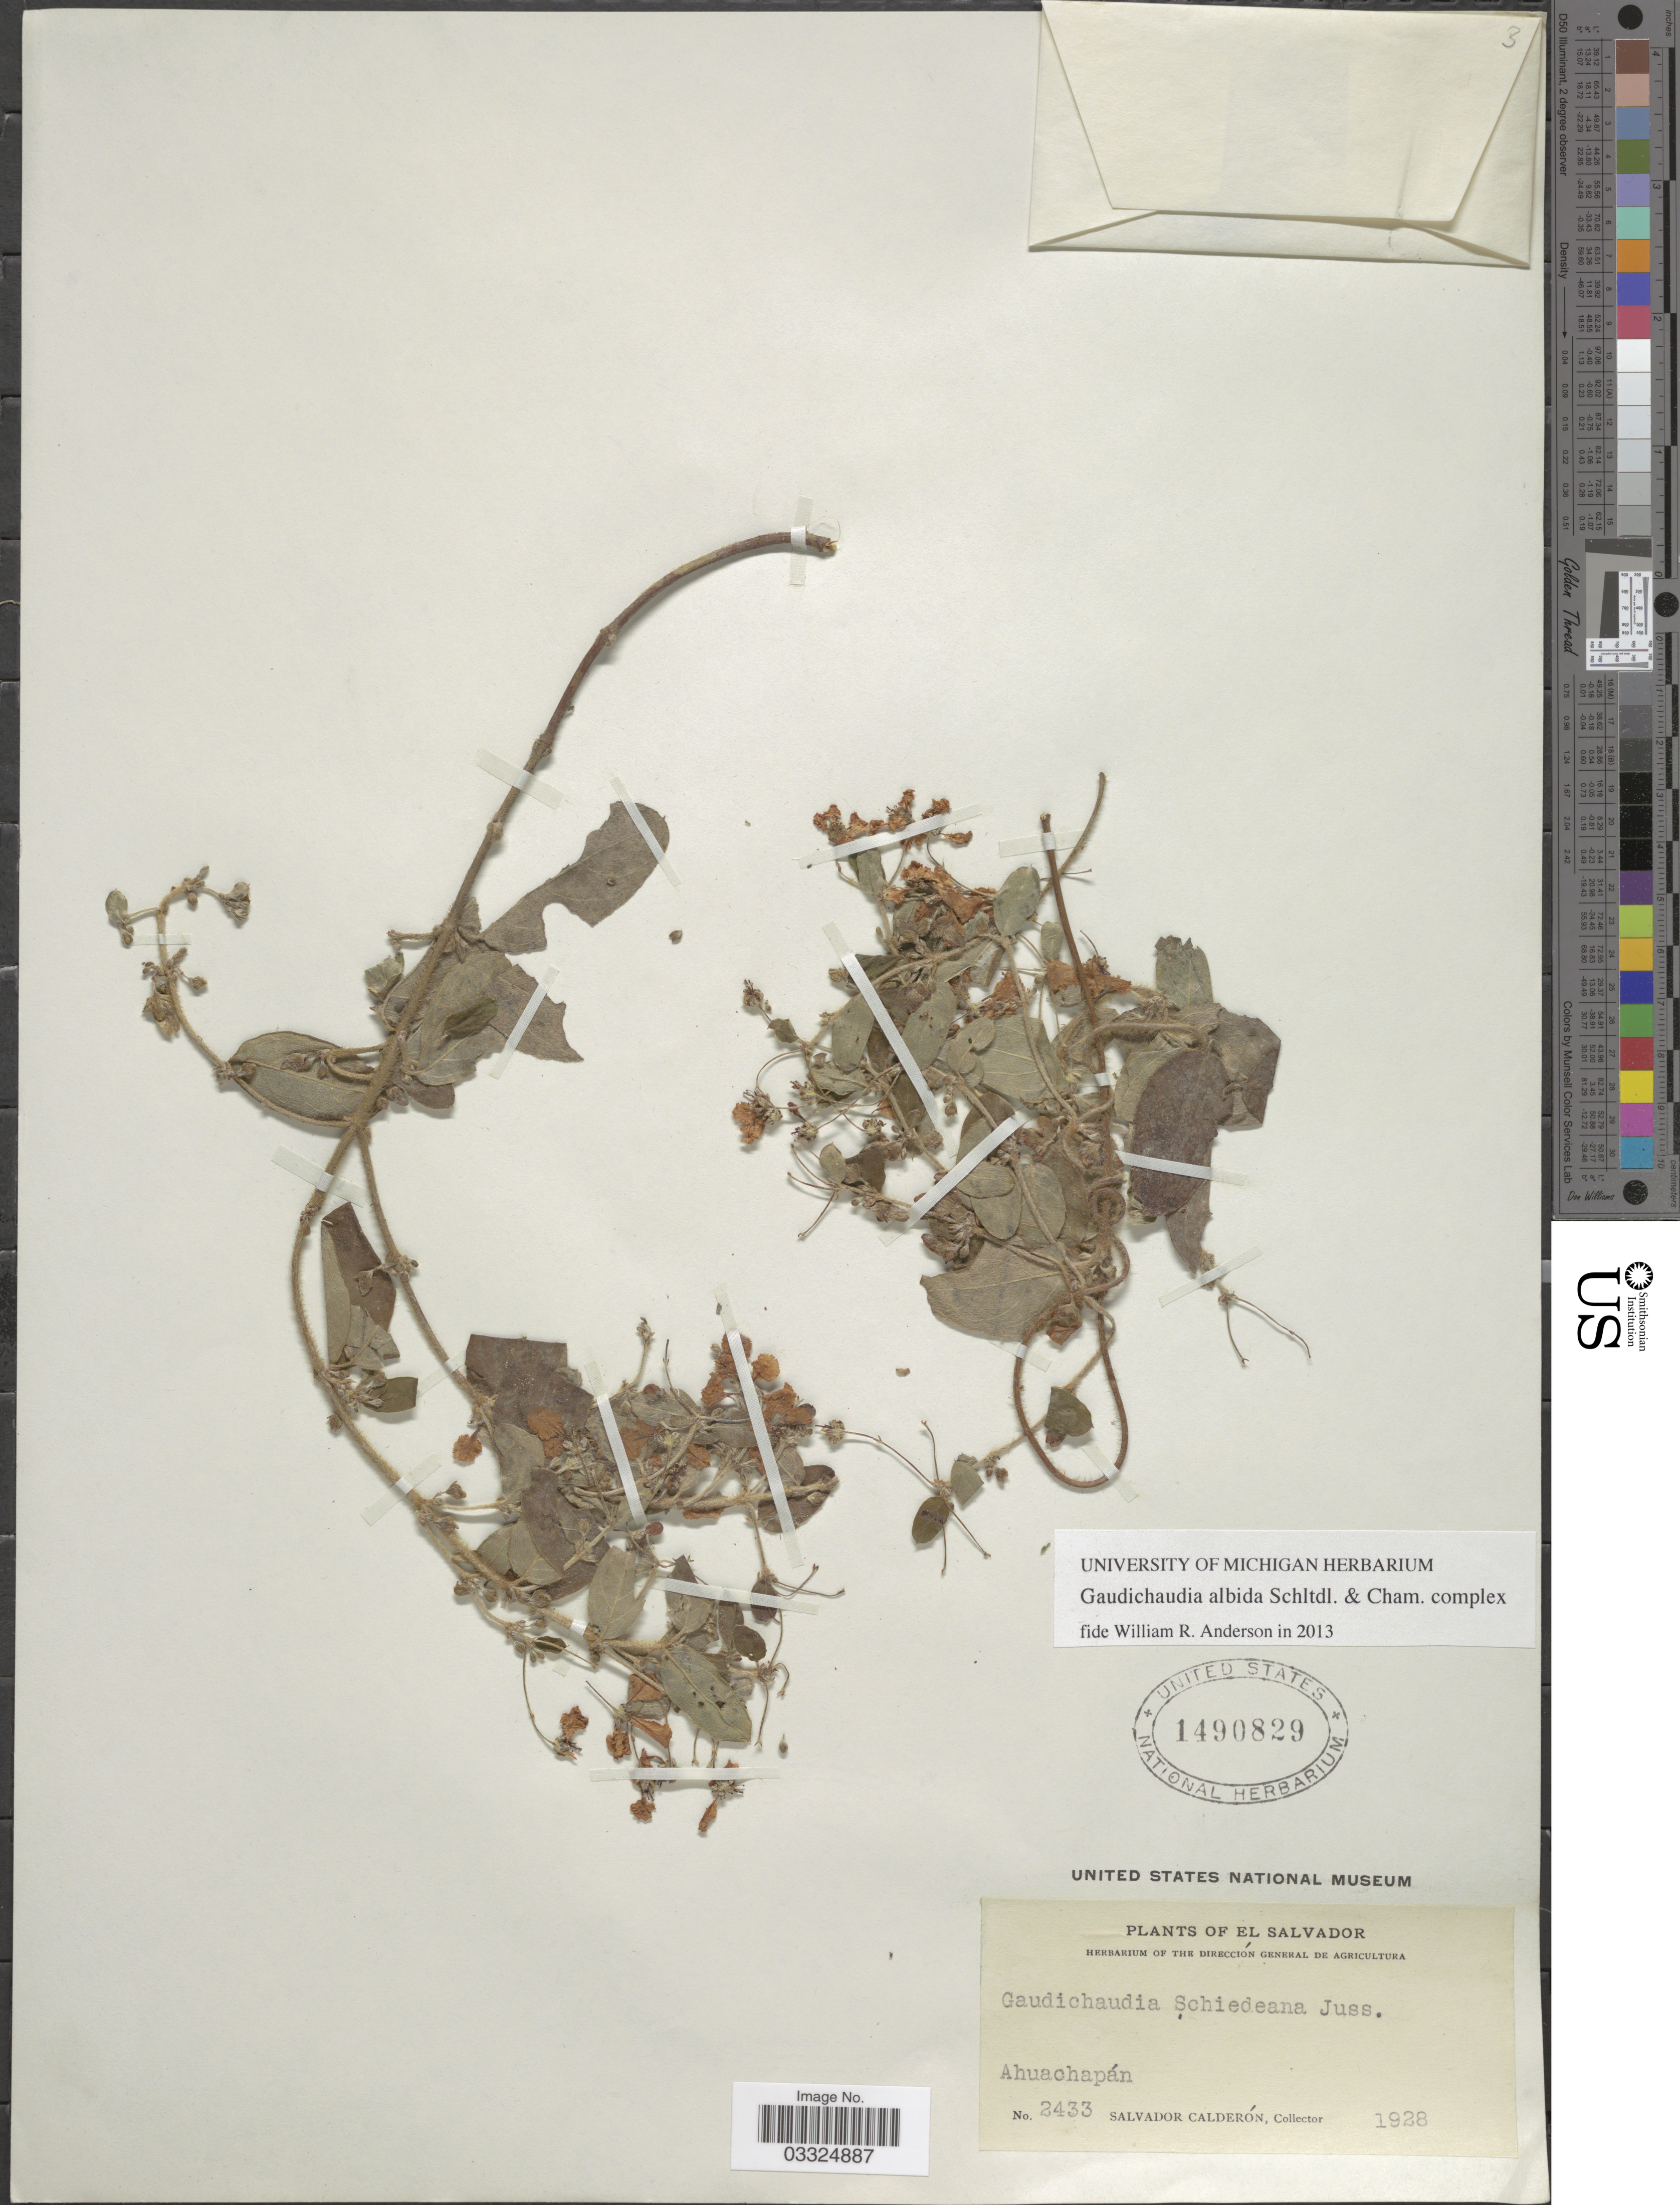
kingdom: Plantae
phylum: Tracheophyta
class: Magnoliopsida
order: Malpighiales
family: Malpighiaceae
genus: Gaudichaudia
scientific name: Gaudichaudia albida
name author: Schltdl. & Cham.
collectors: S. Calderón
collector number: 2433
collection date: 1928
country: El Salvador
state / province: Ahuachapan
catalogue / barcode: US 1490829